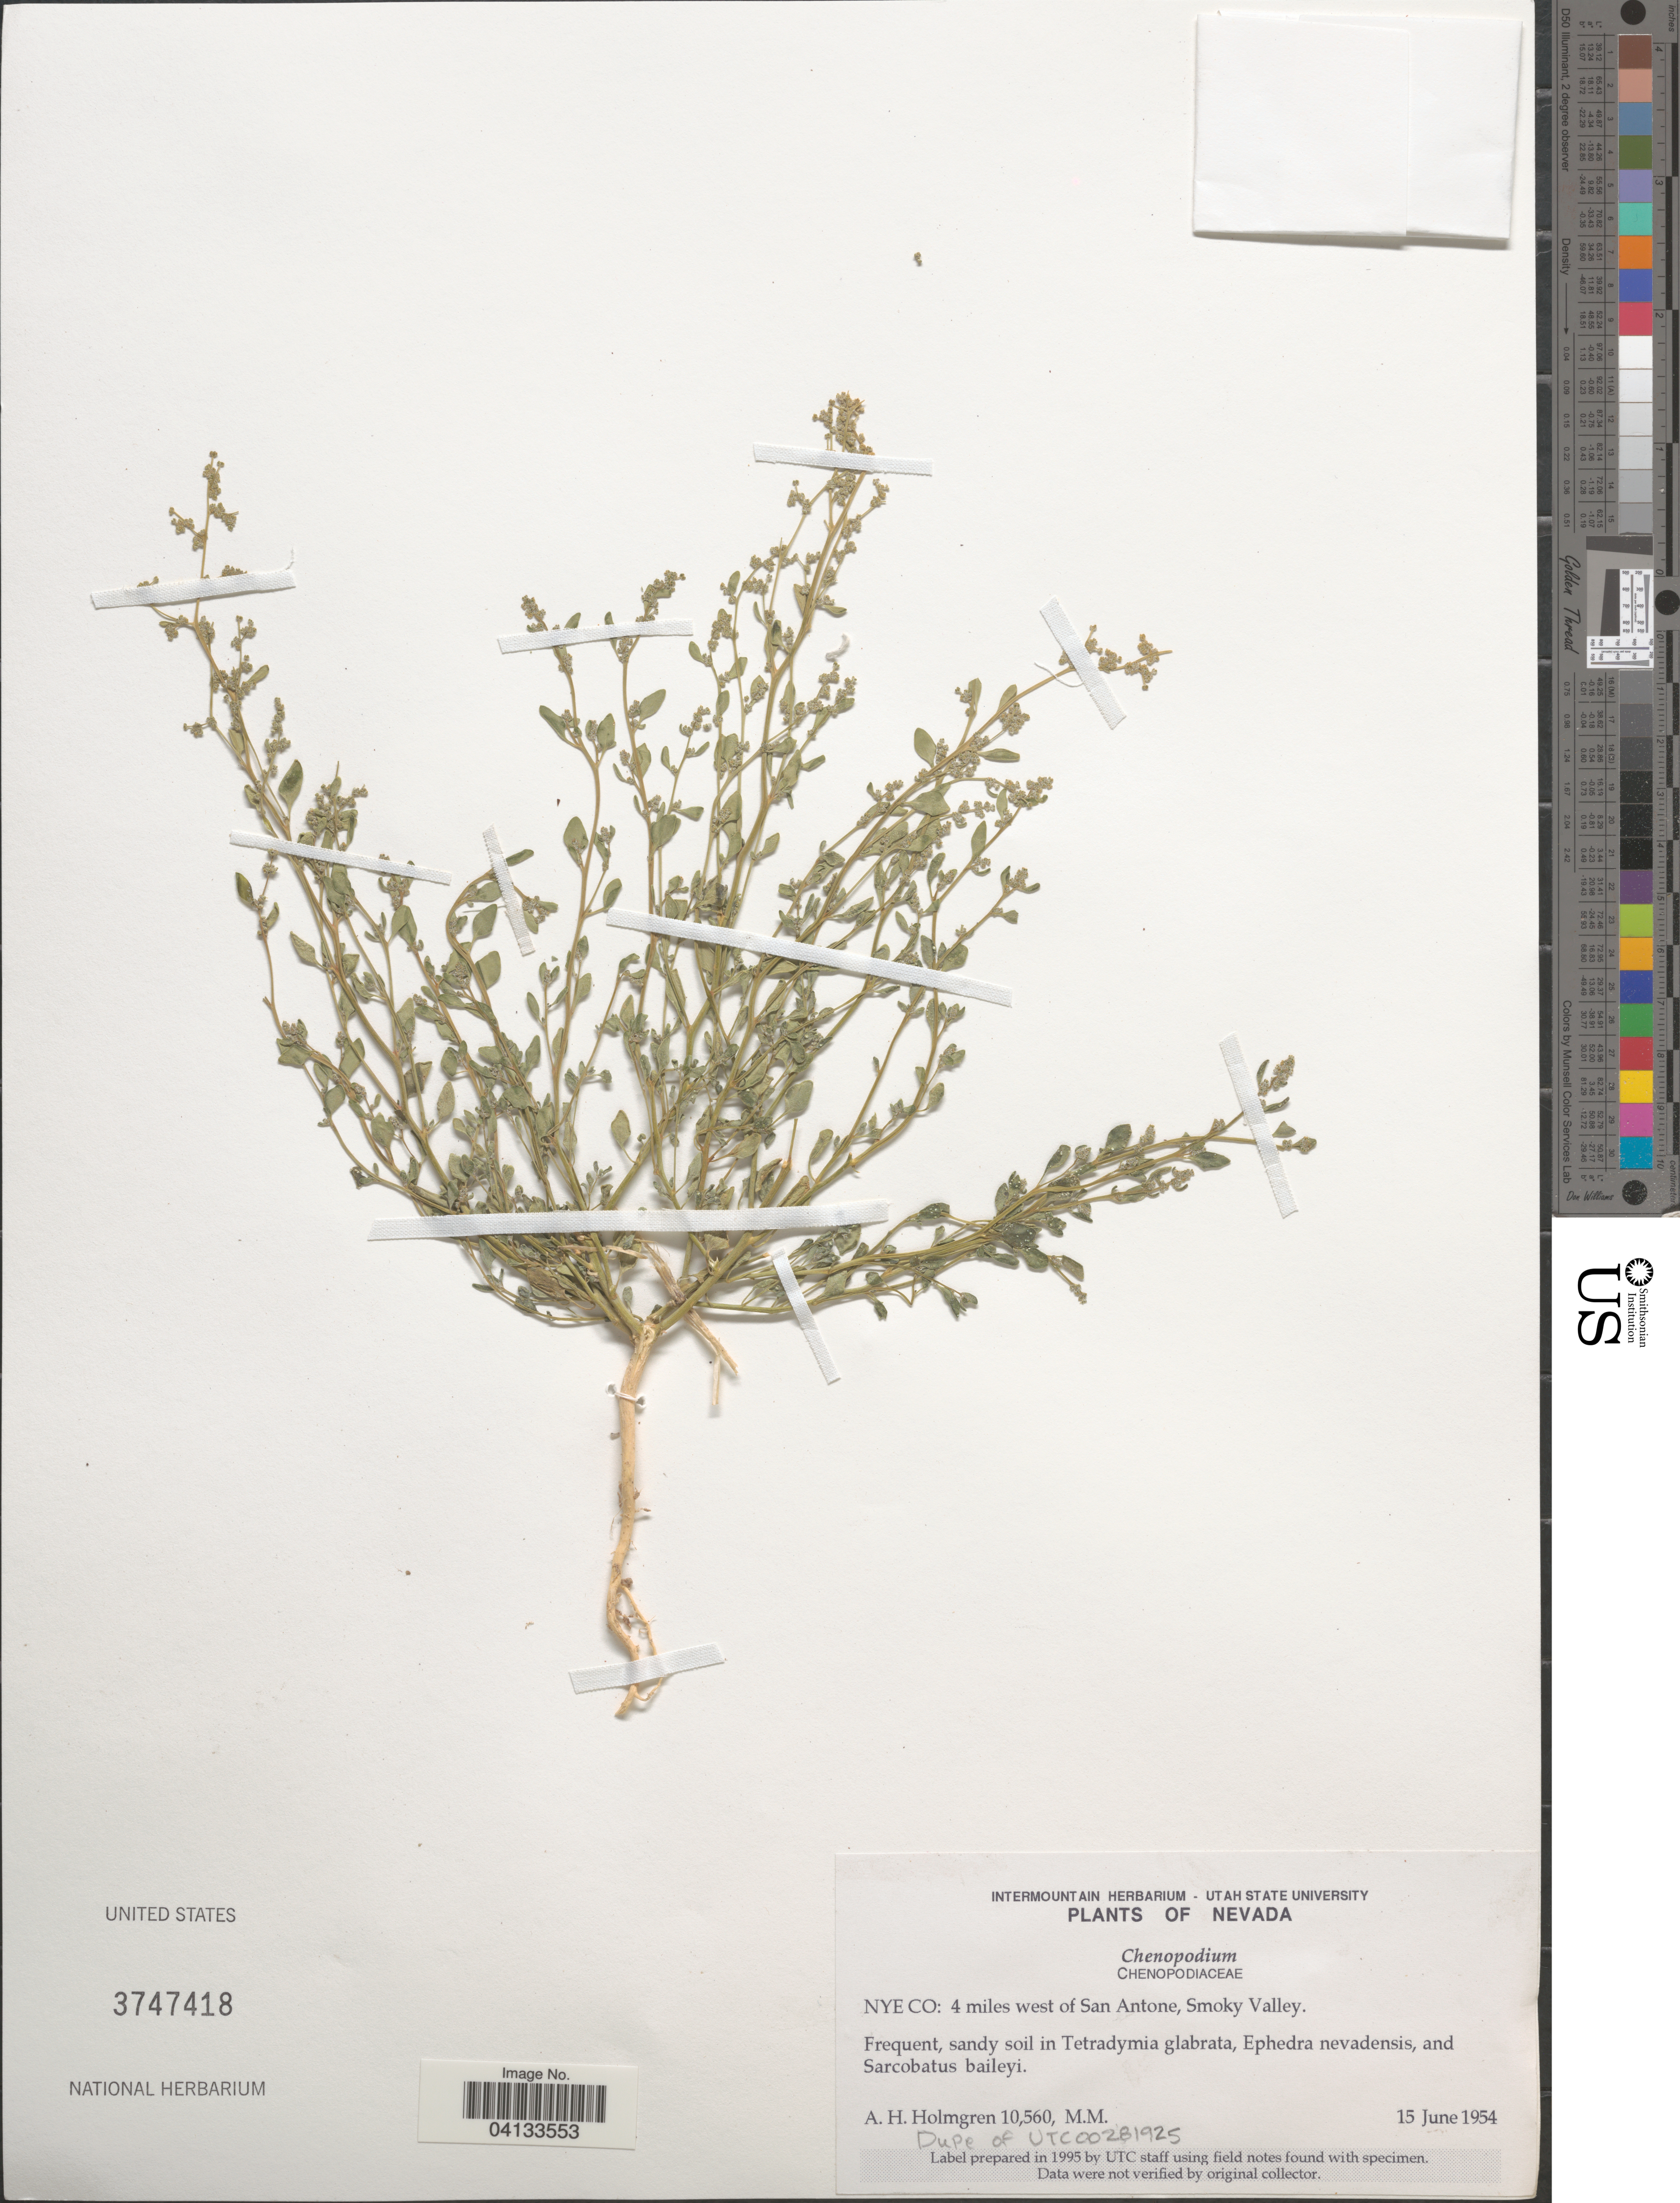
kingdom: Plantae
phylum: Tracheophyta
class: Magnoliopsida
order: Caryophyllales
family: Amaranthaceae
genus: Chenopodium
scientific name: Chenopodium sp.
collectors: A. H. Holmgren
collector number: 10560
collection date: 1954-06-15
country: United States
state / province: Nevada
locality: Nye Co: 4 miles west of San Antone, Smoky Valley.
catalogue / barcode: US 3747418